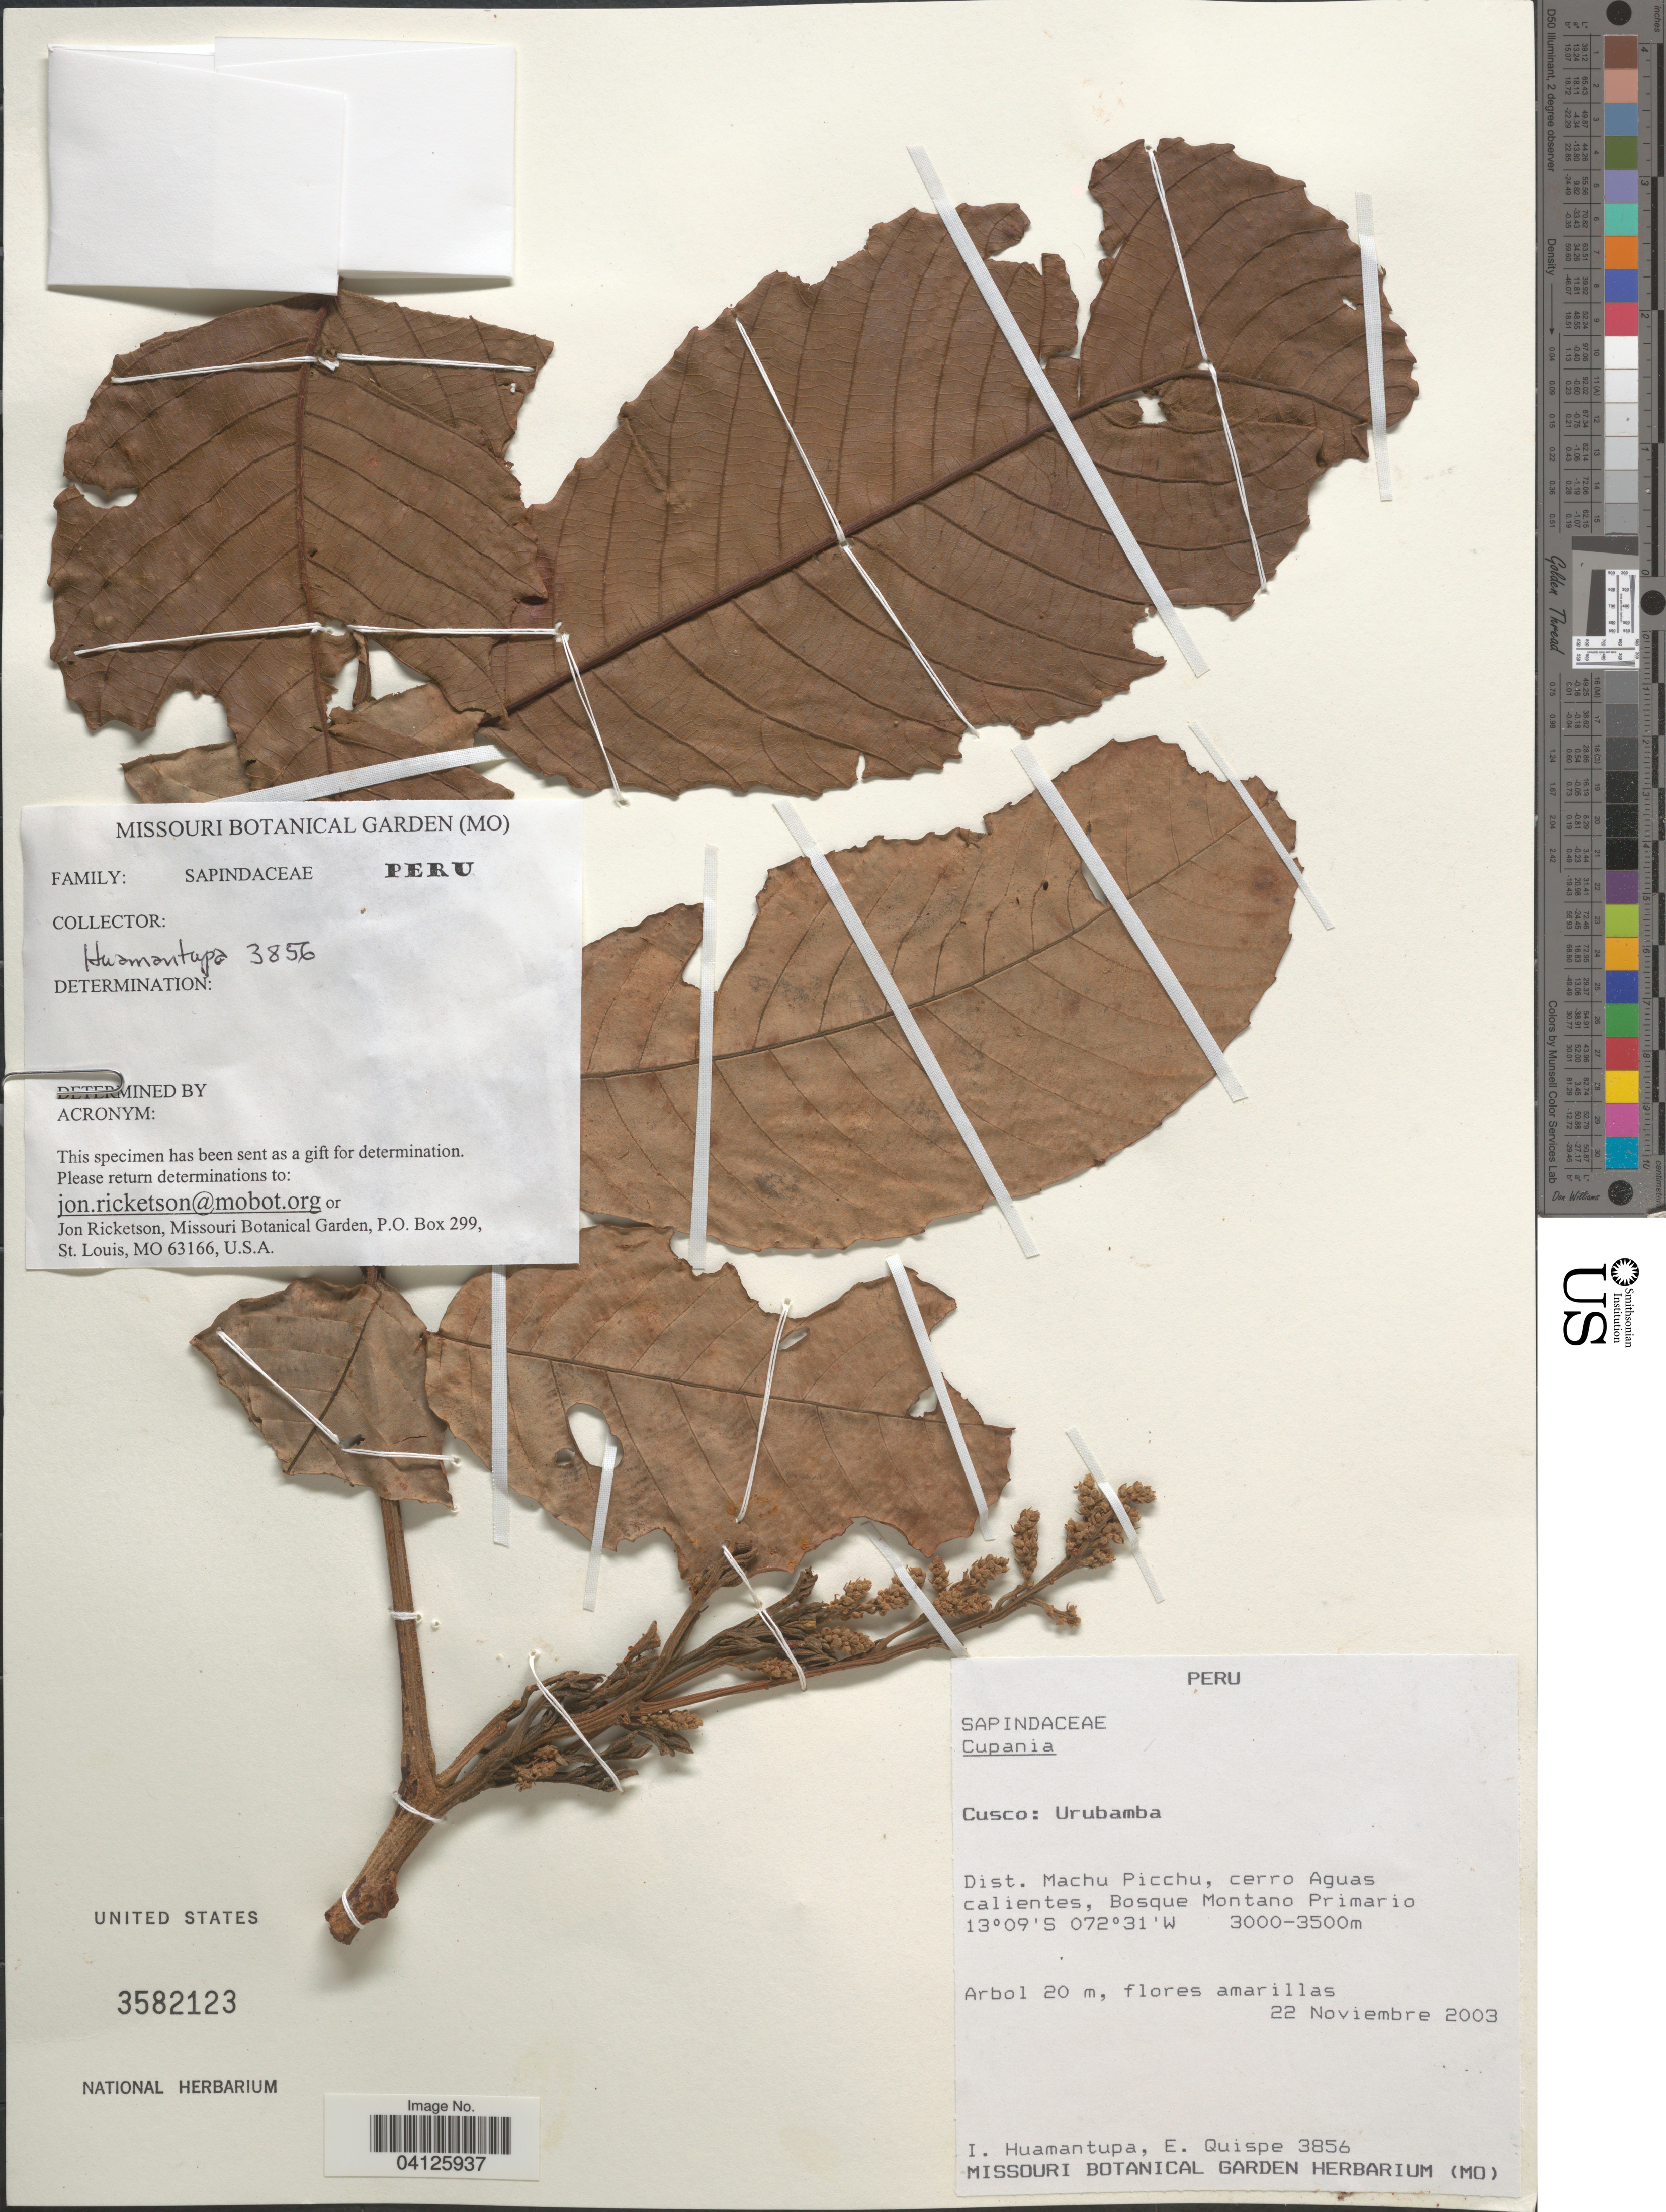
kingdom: Plantae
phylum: Tracheophyta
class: Magnoliopsida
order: Sapindales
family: Sapindaceae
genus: Cupania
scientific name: Cupania latifolia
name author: Kunth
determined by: Acevedo-Rodriguez, P., (US), Smithsonian Institution - National Museum of Natural History (UNITED STATES)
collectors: I. Huamantupa & E. Quispe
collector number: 3856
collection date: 2003-11-22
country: Peru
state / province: Cusco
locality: Urubamba, Dist. Machu Picchu, cerro Aguas calientes, Bosque Montano Primario.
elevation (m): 3000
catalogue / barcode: US 3582123